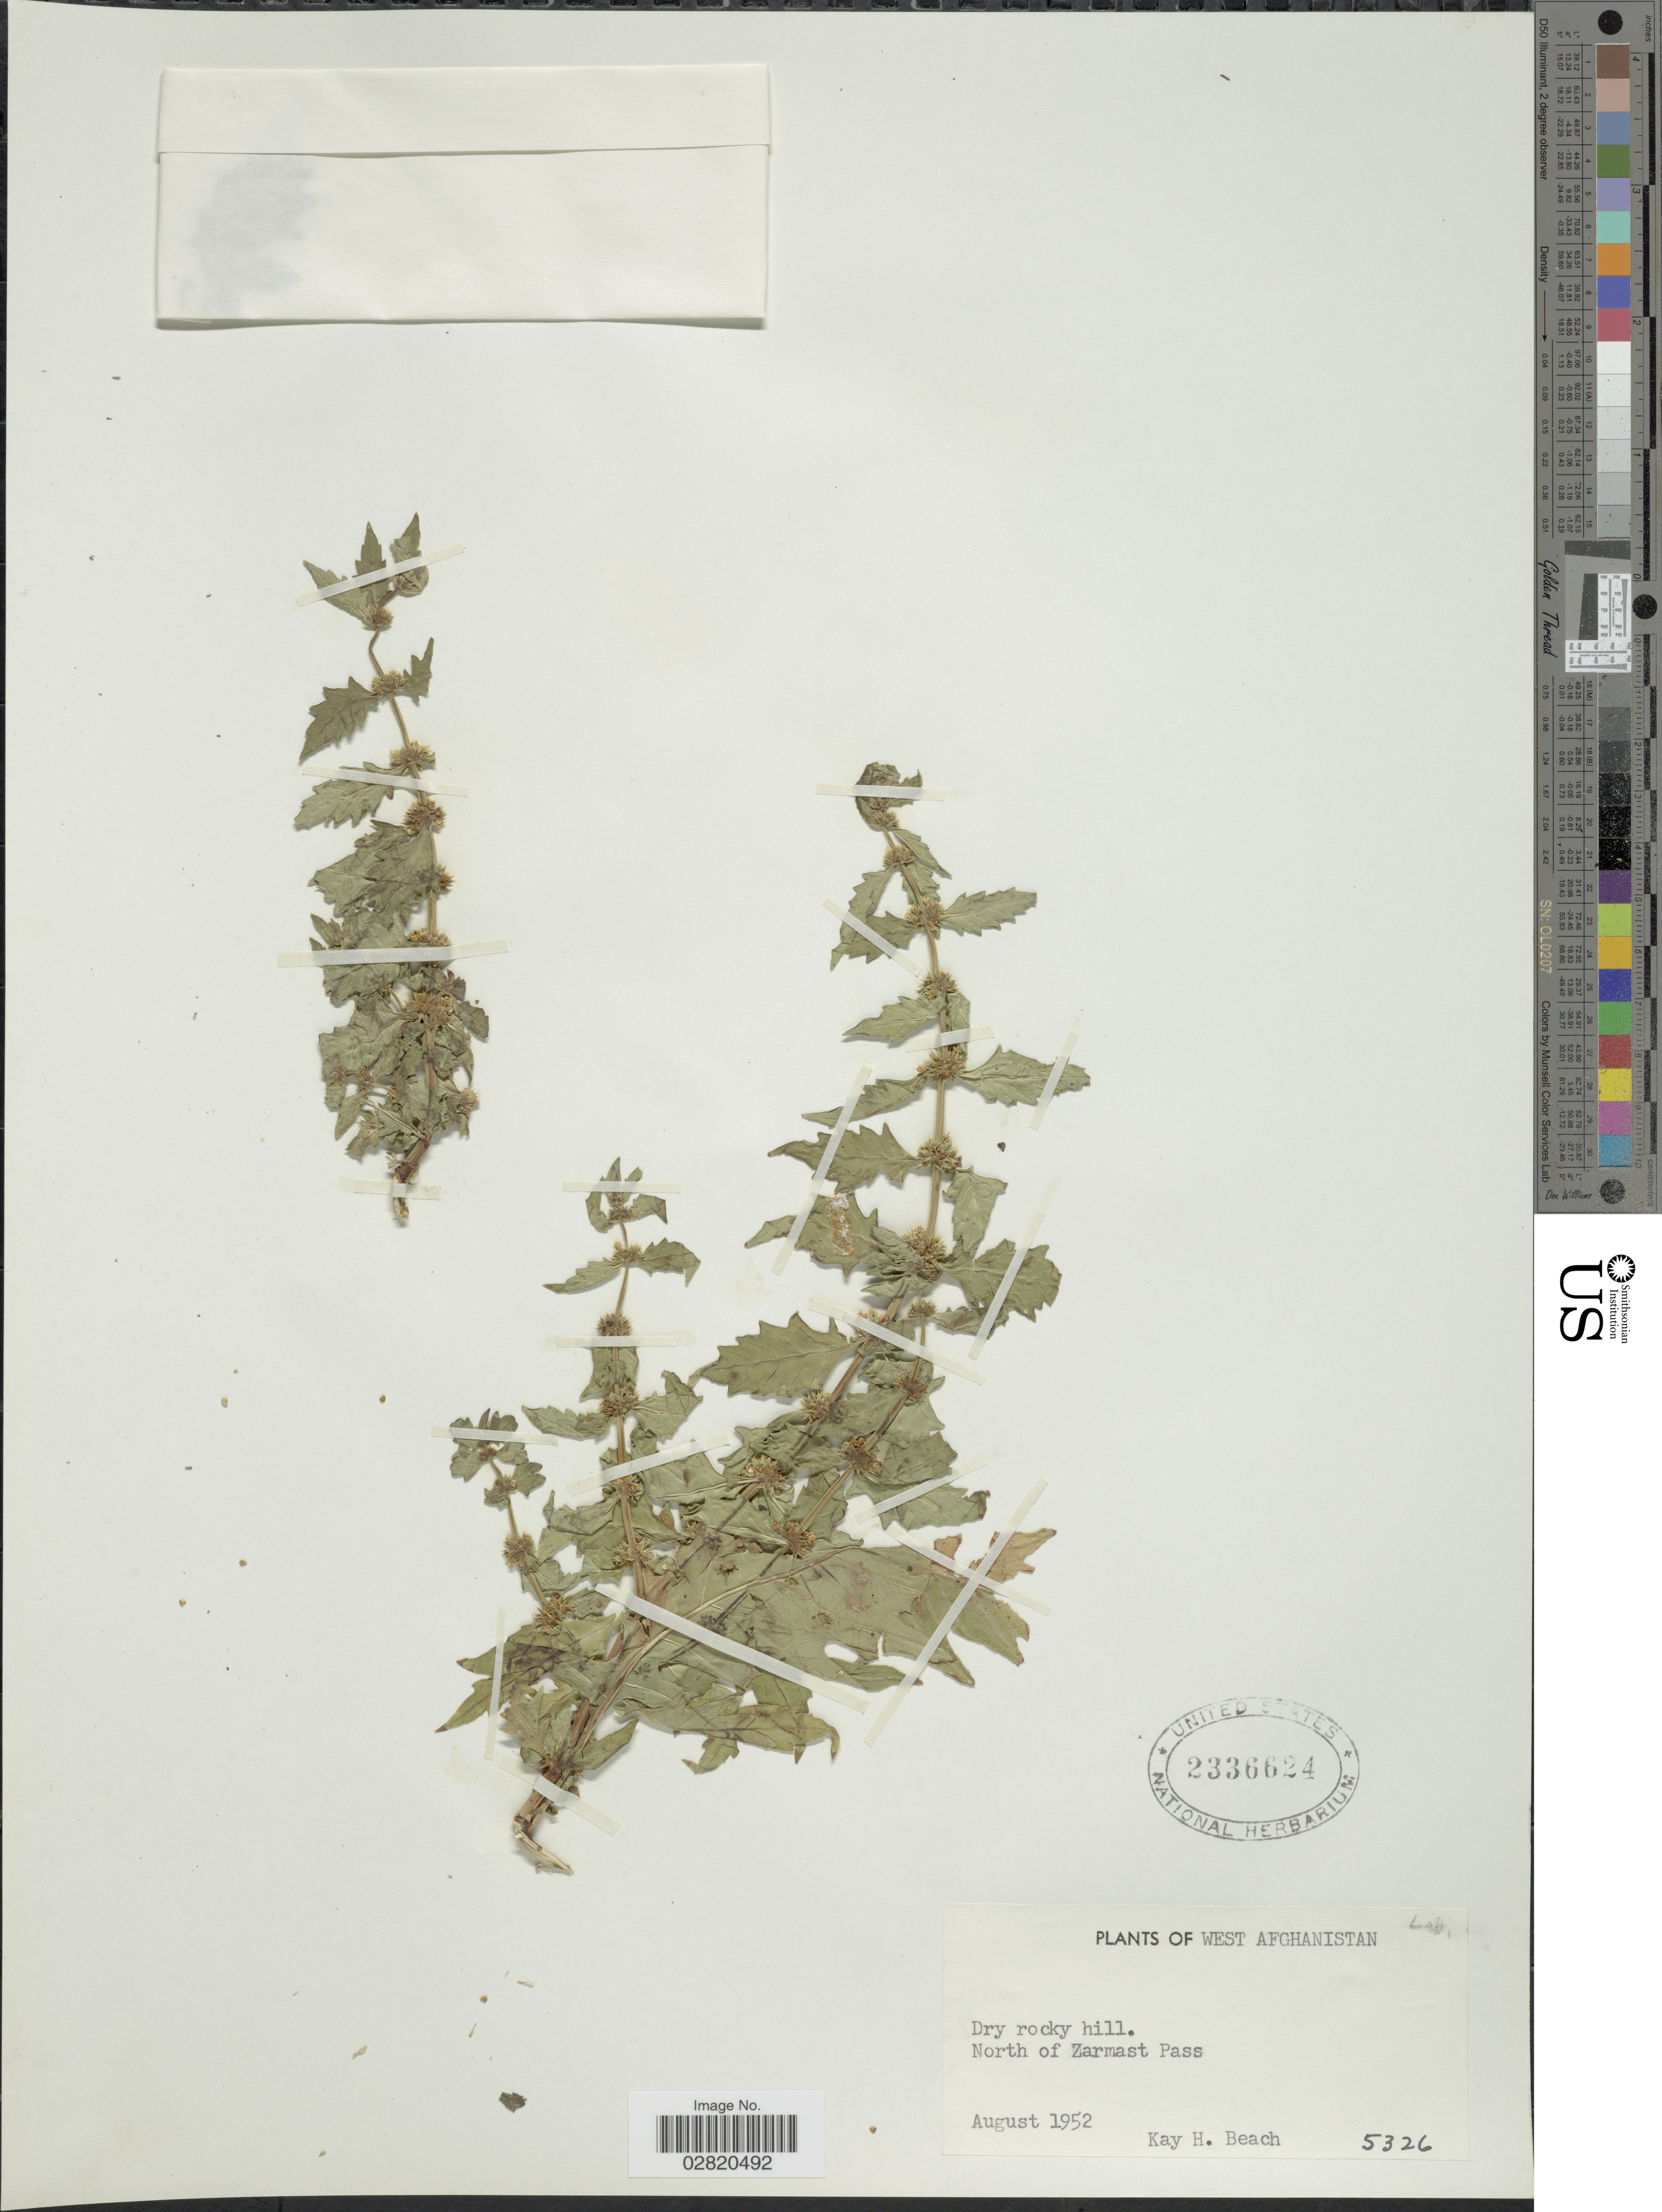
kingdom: Plantae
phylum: Tracheophyta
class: Magnoliopsida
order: Lamiales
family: Lamiaceae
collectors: K. H. Beach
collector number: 5326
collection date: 1952-08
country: Afghanistan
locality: West Afghanistan. Dry rocky hill. North of Zarmast Pass.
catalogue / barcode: US 2336624